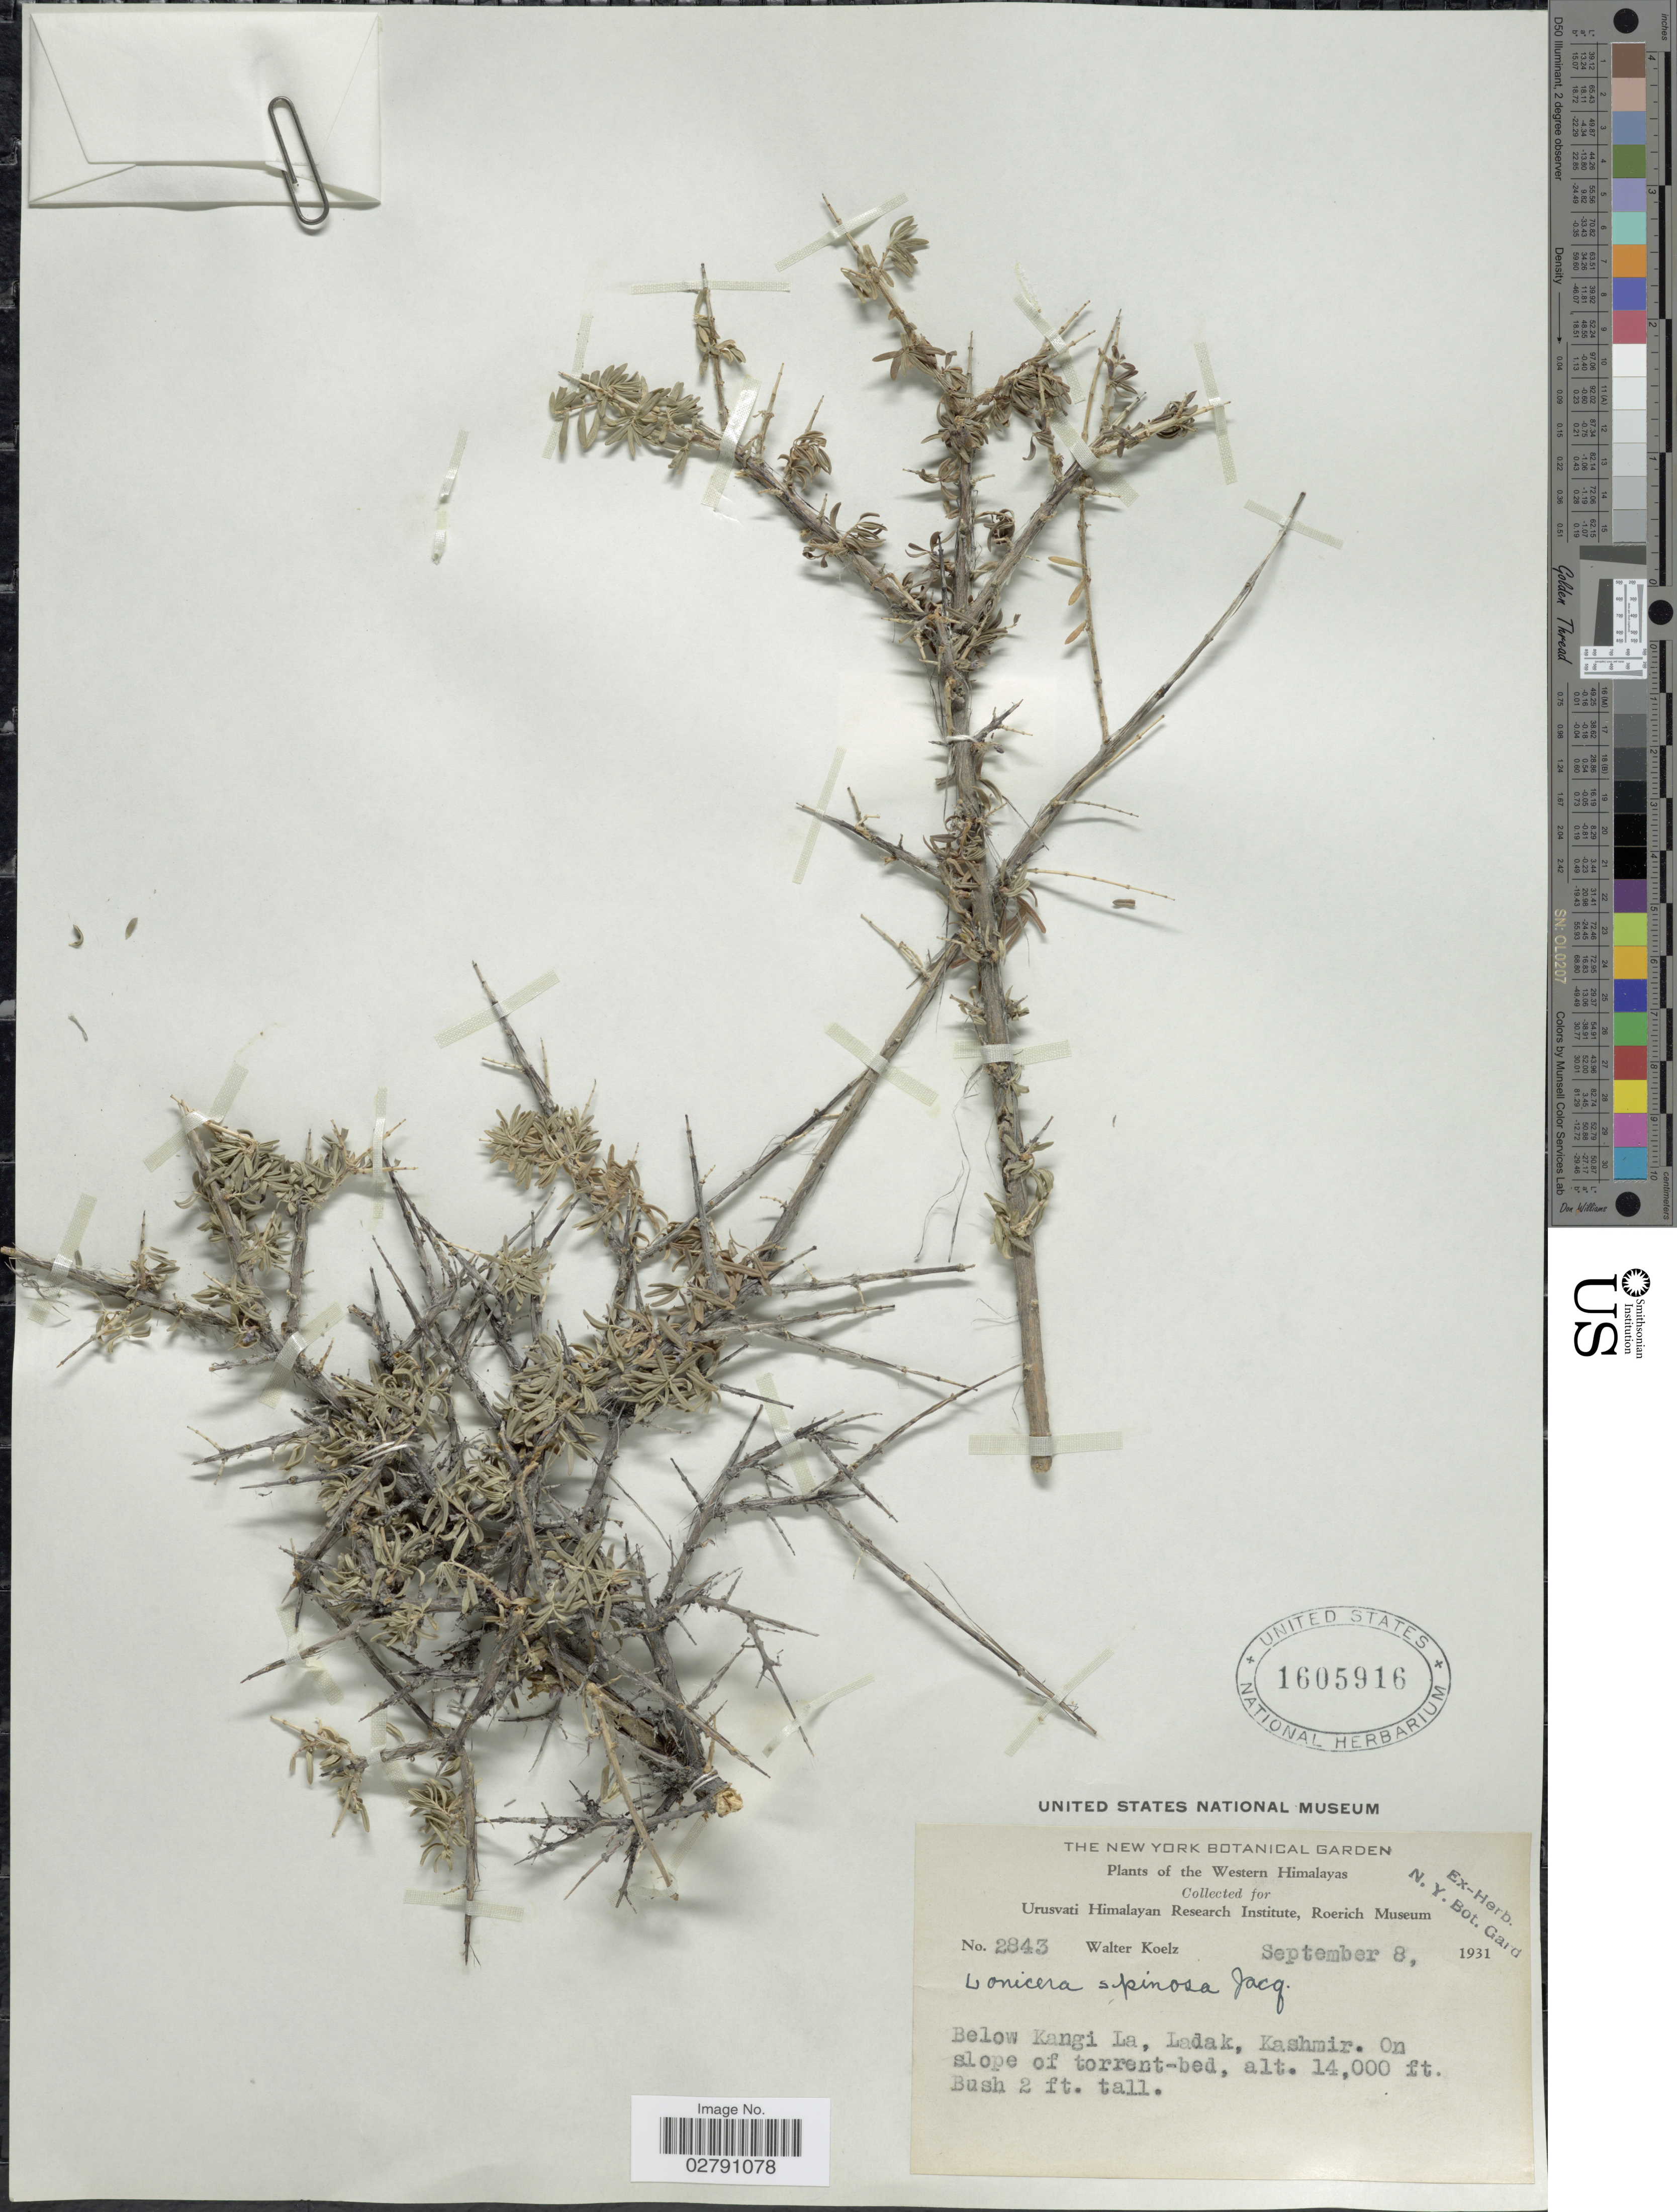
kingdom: Plantae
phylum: Tracheophyta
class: Magnoliopsida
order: Dipsacales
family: Caprifoliaceae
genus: Lonicera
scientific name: Lonicera spinosa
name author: (Decne.) Jacq. ex Walp.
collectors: W. N. Koelz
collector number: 2843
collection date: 1931-09-08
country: India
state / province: Ladakh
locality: Western Himalayas. Below Kangi La, Ladak, Kashmir.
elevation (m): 4267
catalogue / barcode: US 1605916